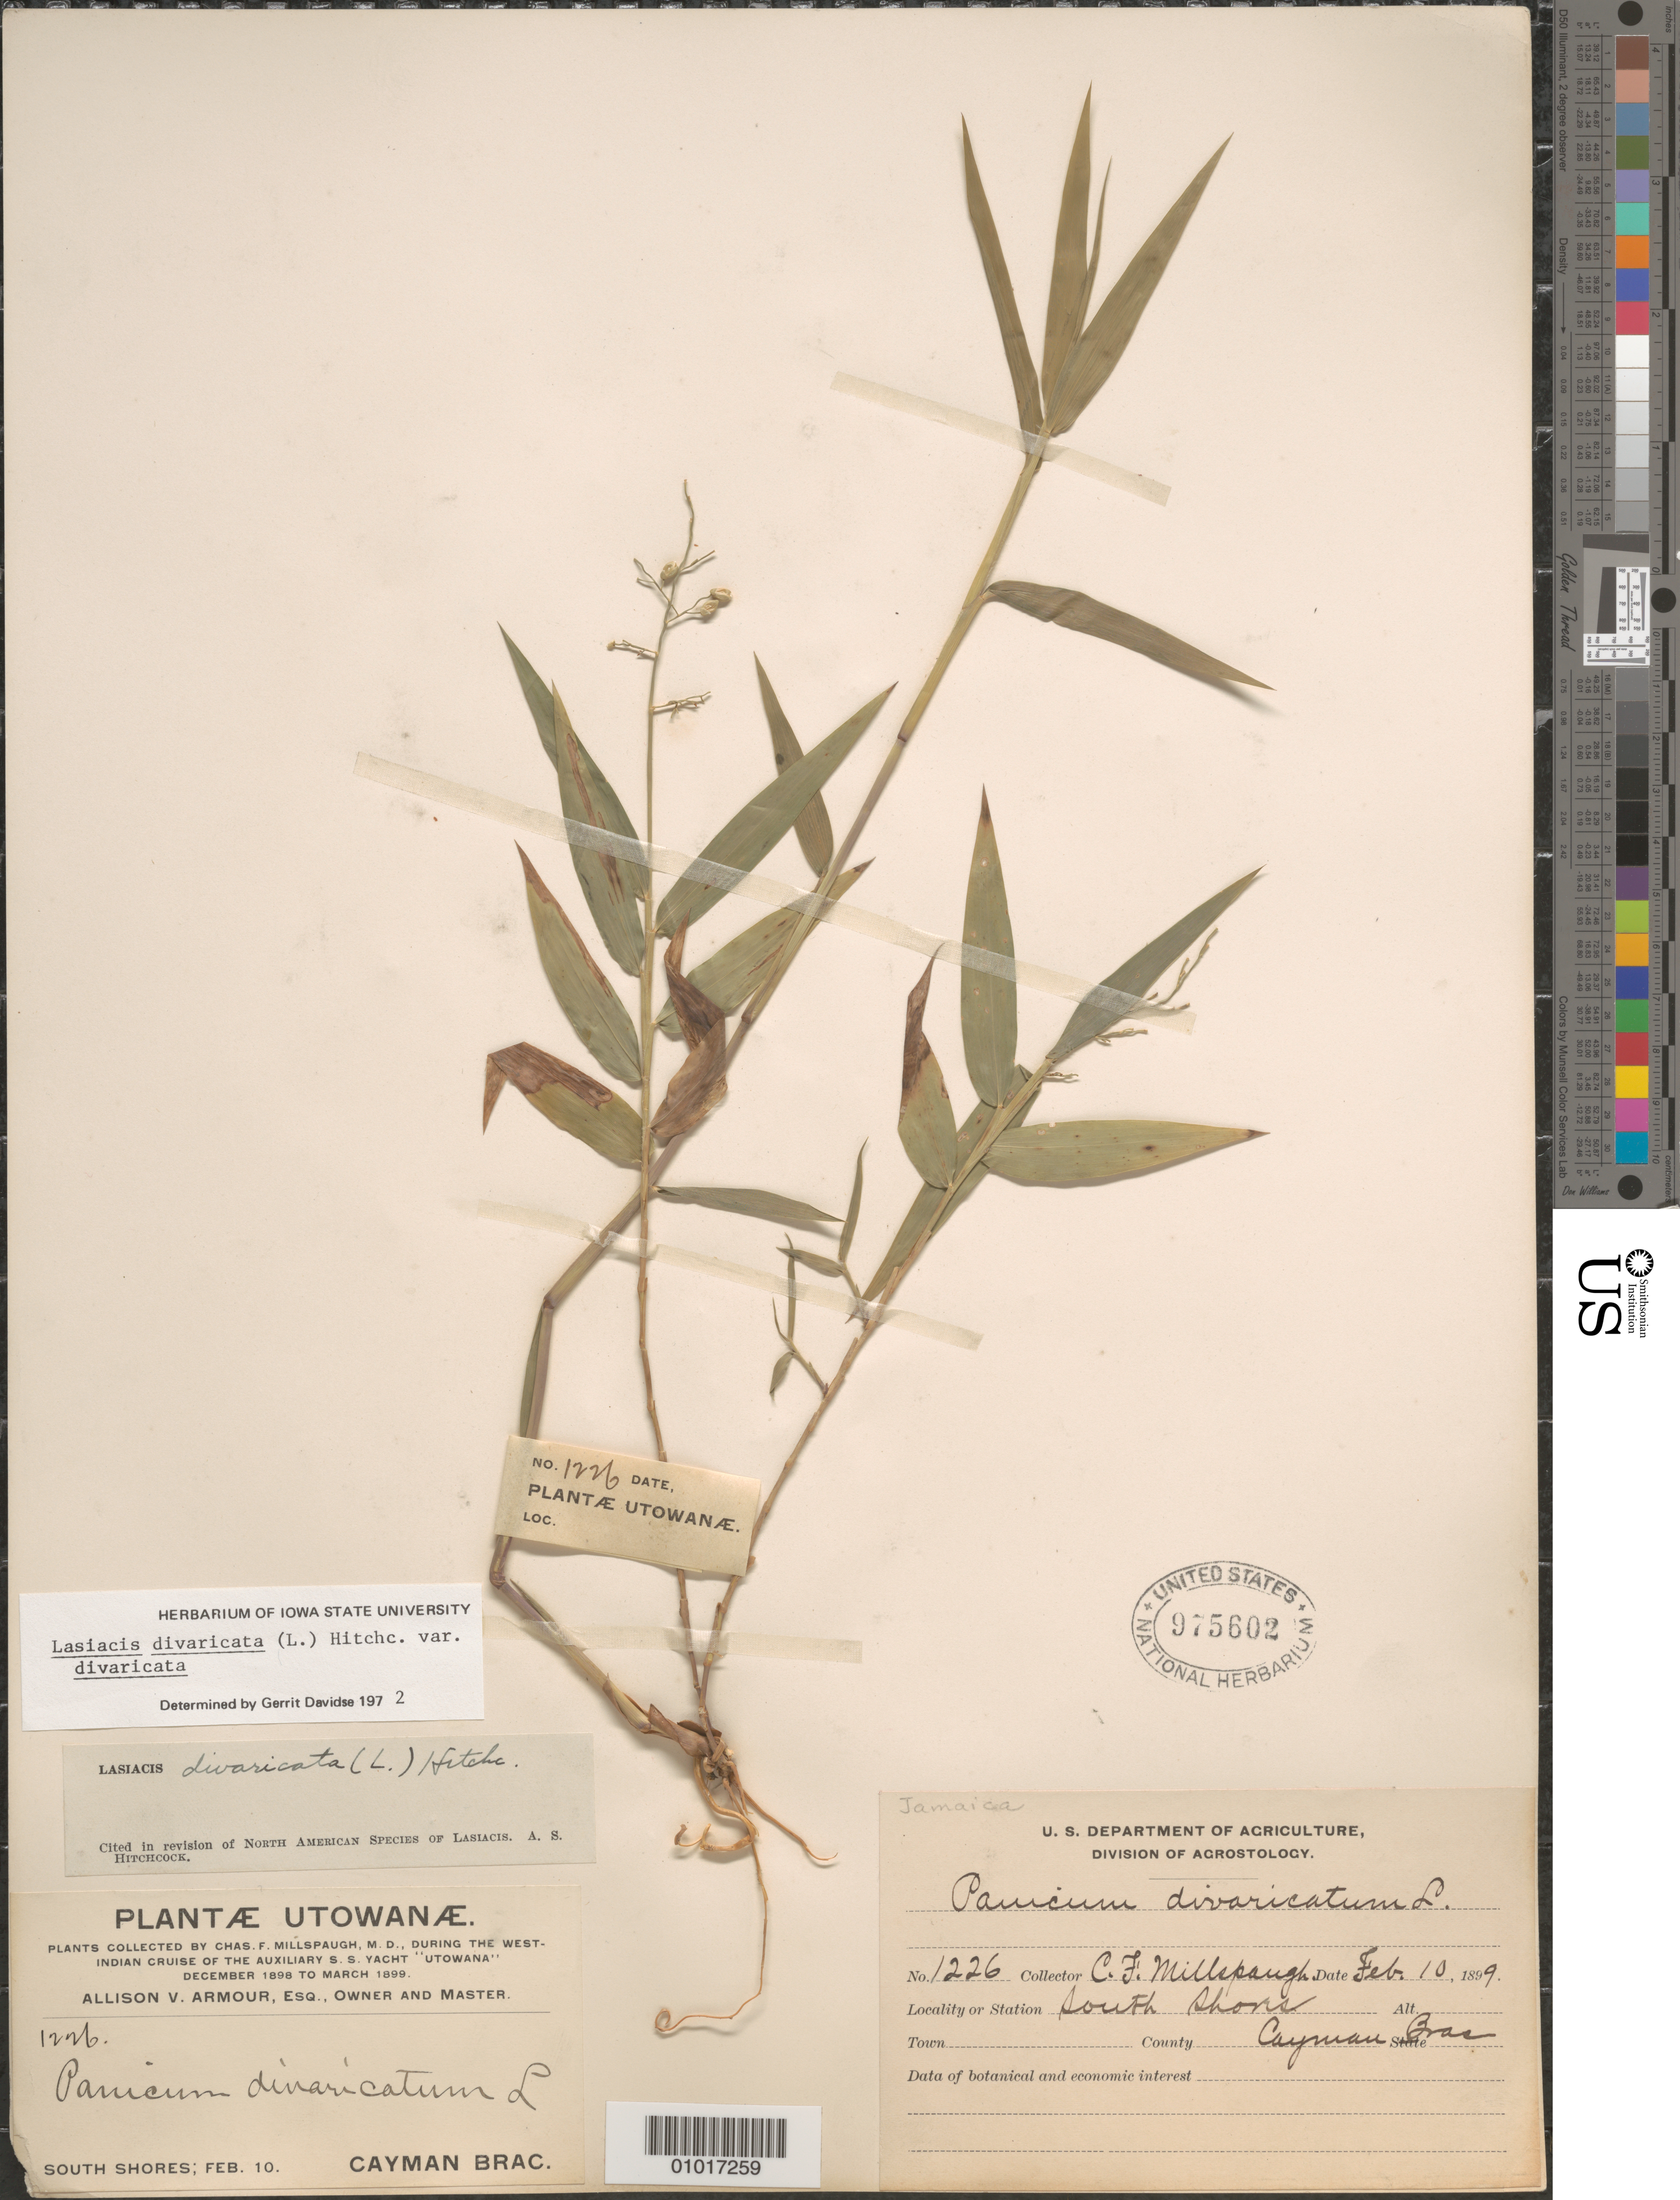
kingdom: Plantae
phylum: Tracheophyta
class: Liliopsida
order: Poales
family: Poaceae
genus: Lasiacis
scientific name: Lasiacis divaricata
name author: (L.) Hitchc.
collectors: C. F. Millspaugh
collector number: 1226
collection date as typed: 10 Feb 1889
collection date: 1889-02-10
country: Cayman Islands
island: Cayman Brac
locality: South shore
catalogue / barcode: US 975602